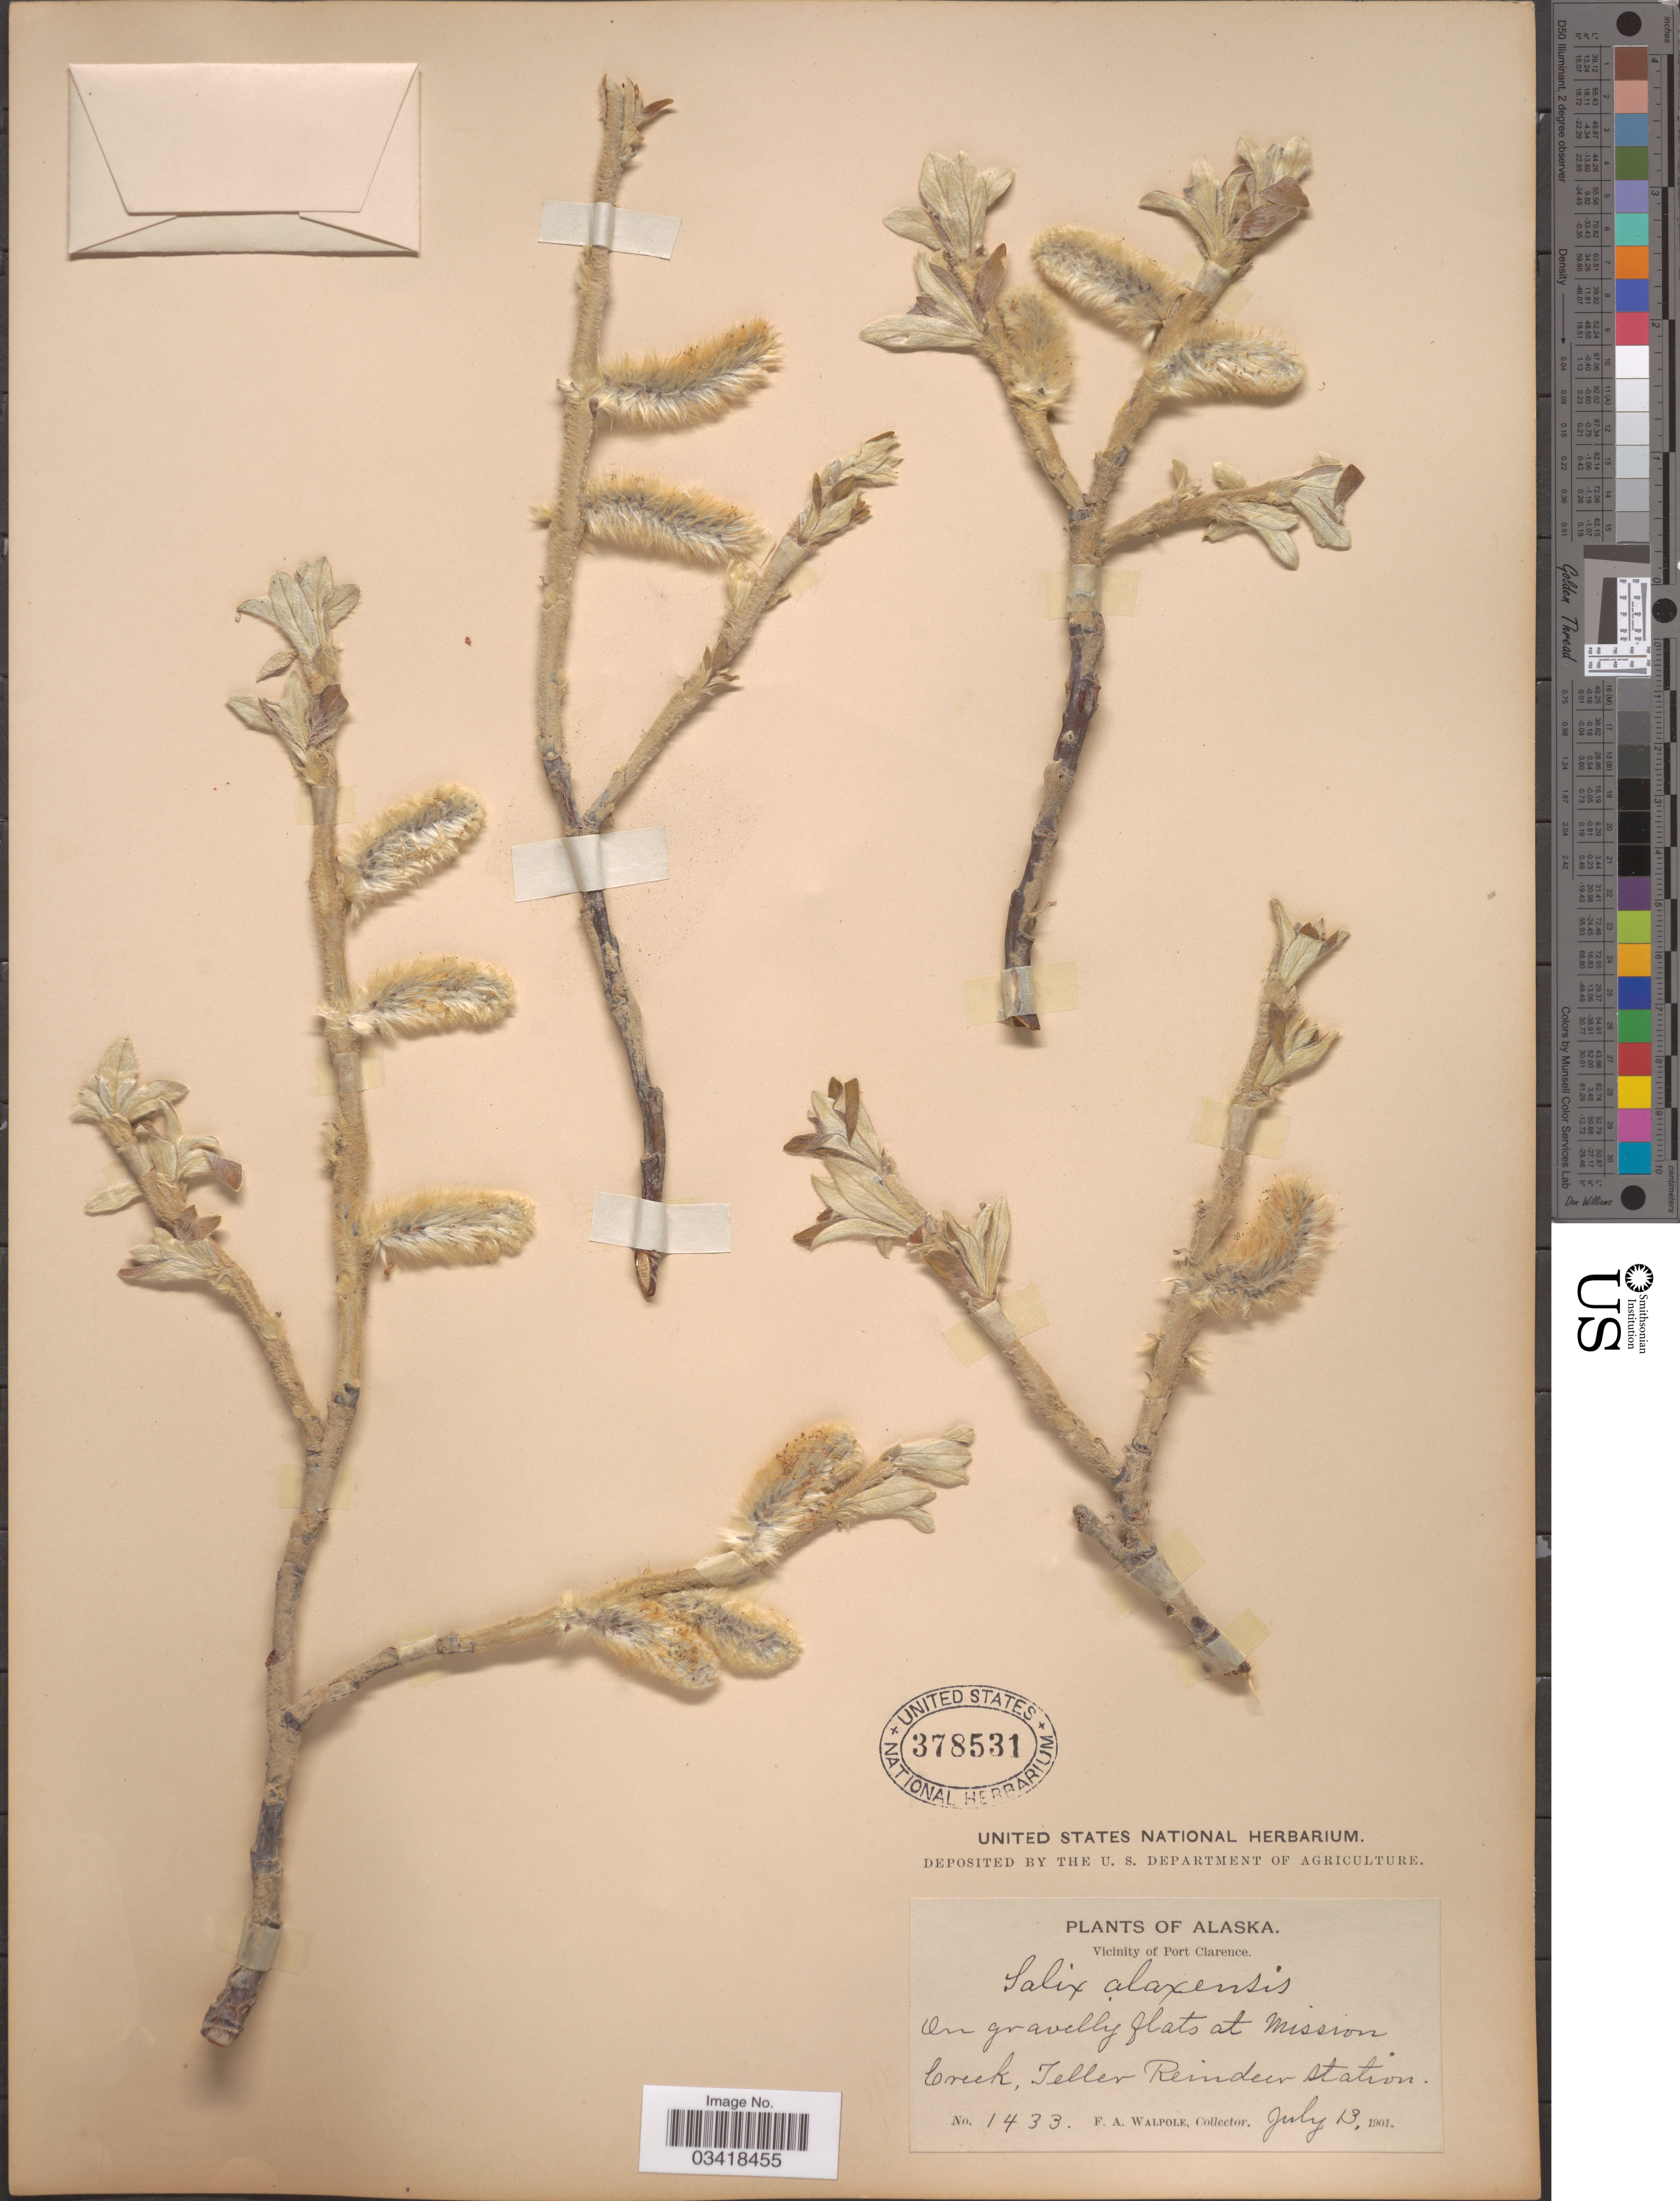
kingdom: Plantae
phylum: Tracheophyta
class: Magnoliopsida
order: Malpighiales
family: Salicaceae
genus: Salix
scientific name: Salix alaxensis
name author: (Andersson) Coville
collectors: F. Walpole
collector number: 1433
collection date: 1901-07-13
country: United States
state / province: Alaska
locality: Vicinity of Port Clarence. On gravelly flats at Mission Creek, Teller Reindeer Station.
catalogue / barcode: US 378531